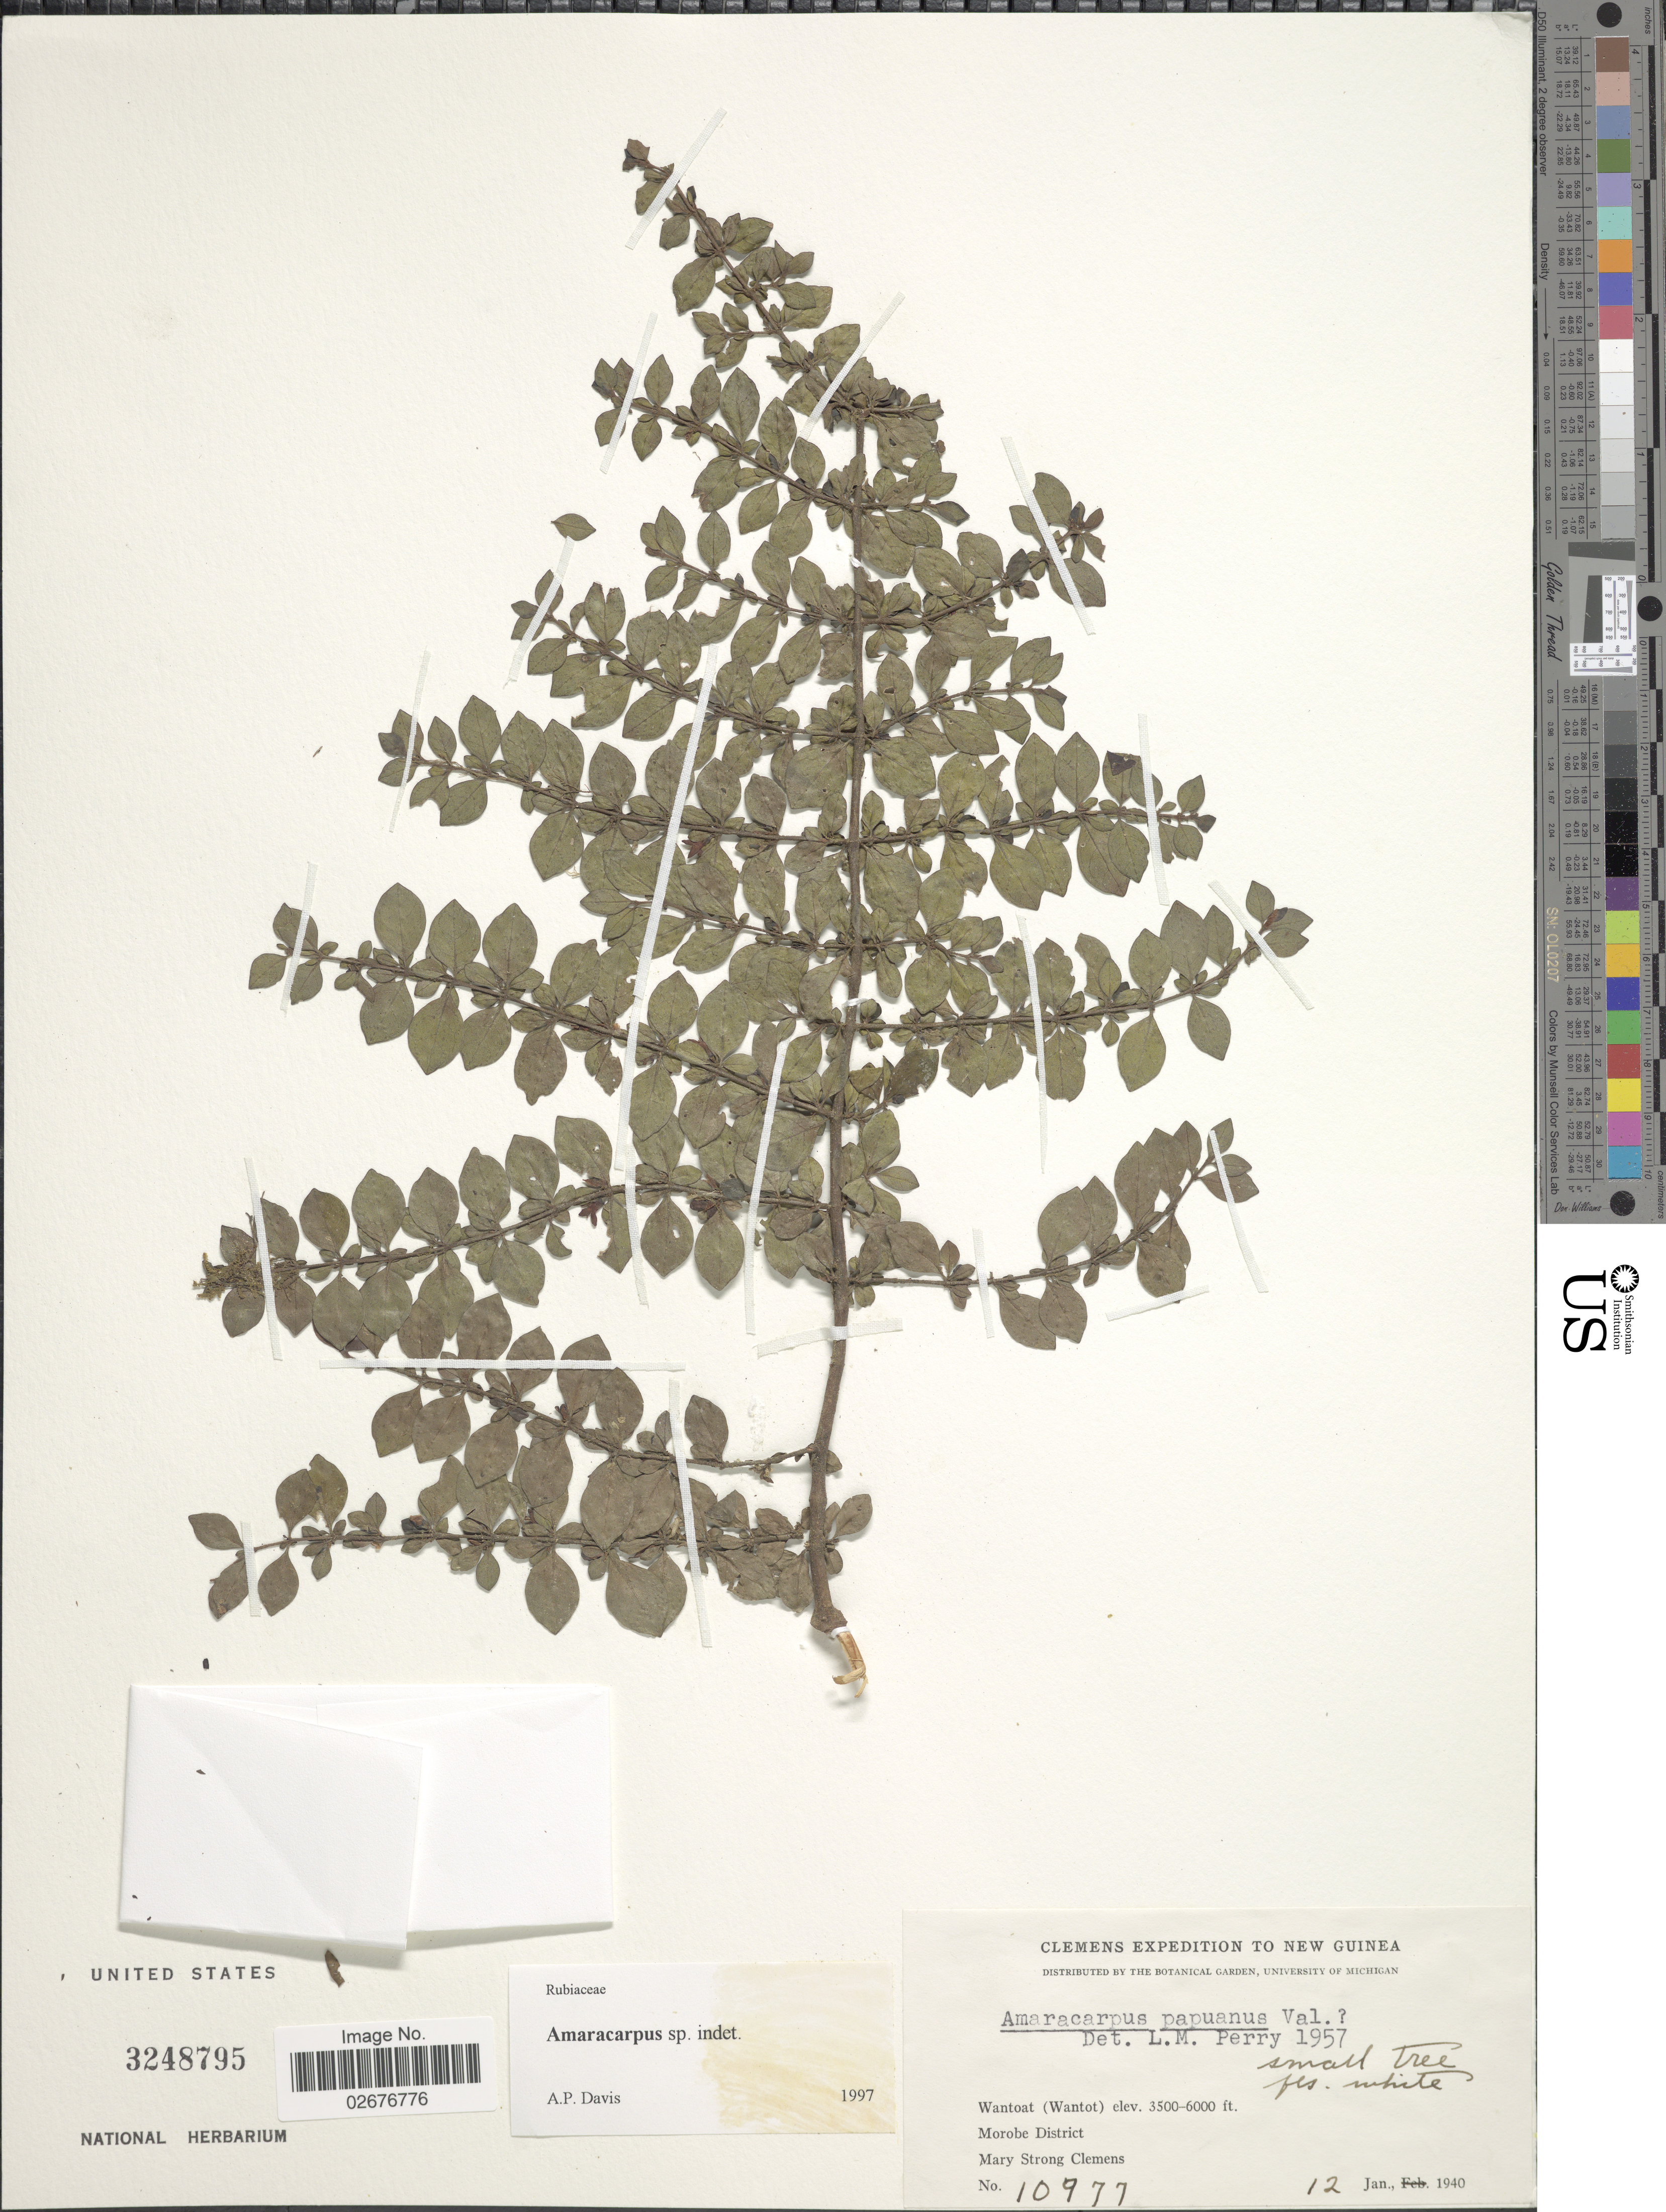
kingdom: Plantae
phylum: Tracheophyta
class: Magnoliopsida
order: Gentianales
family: Rubiaceae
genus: Amaracarpus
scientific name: Amaracarpus sp.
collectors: M. S. Clemens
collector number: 10977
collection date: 1940-01-12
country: Papua New Guinea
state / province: Morobe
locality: New Guinea, Wantoat (Wantot)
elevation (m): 1067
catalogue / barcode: US 3248795